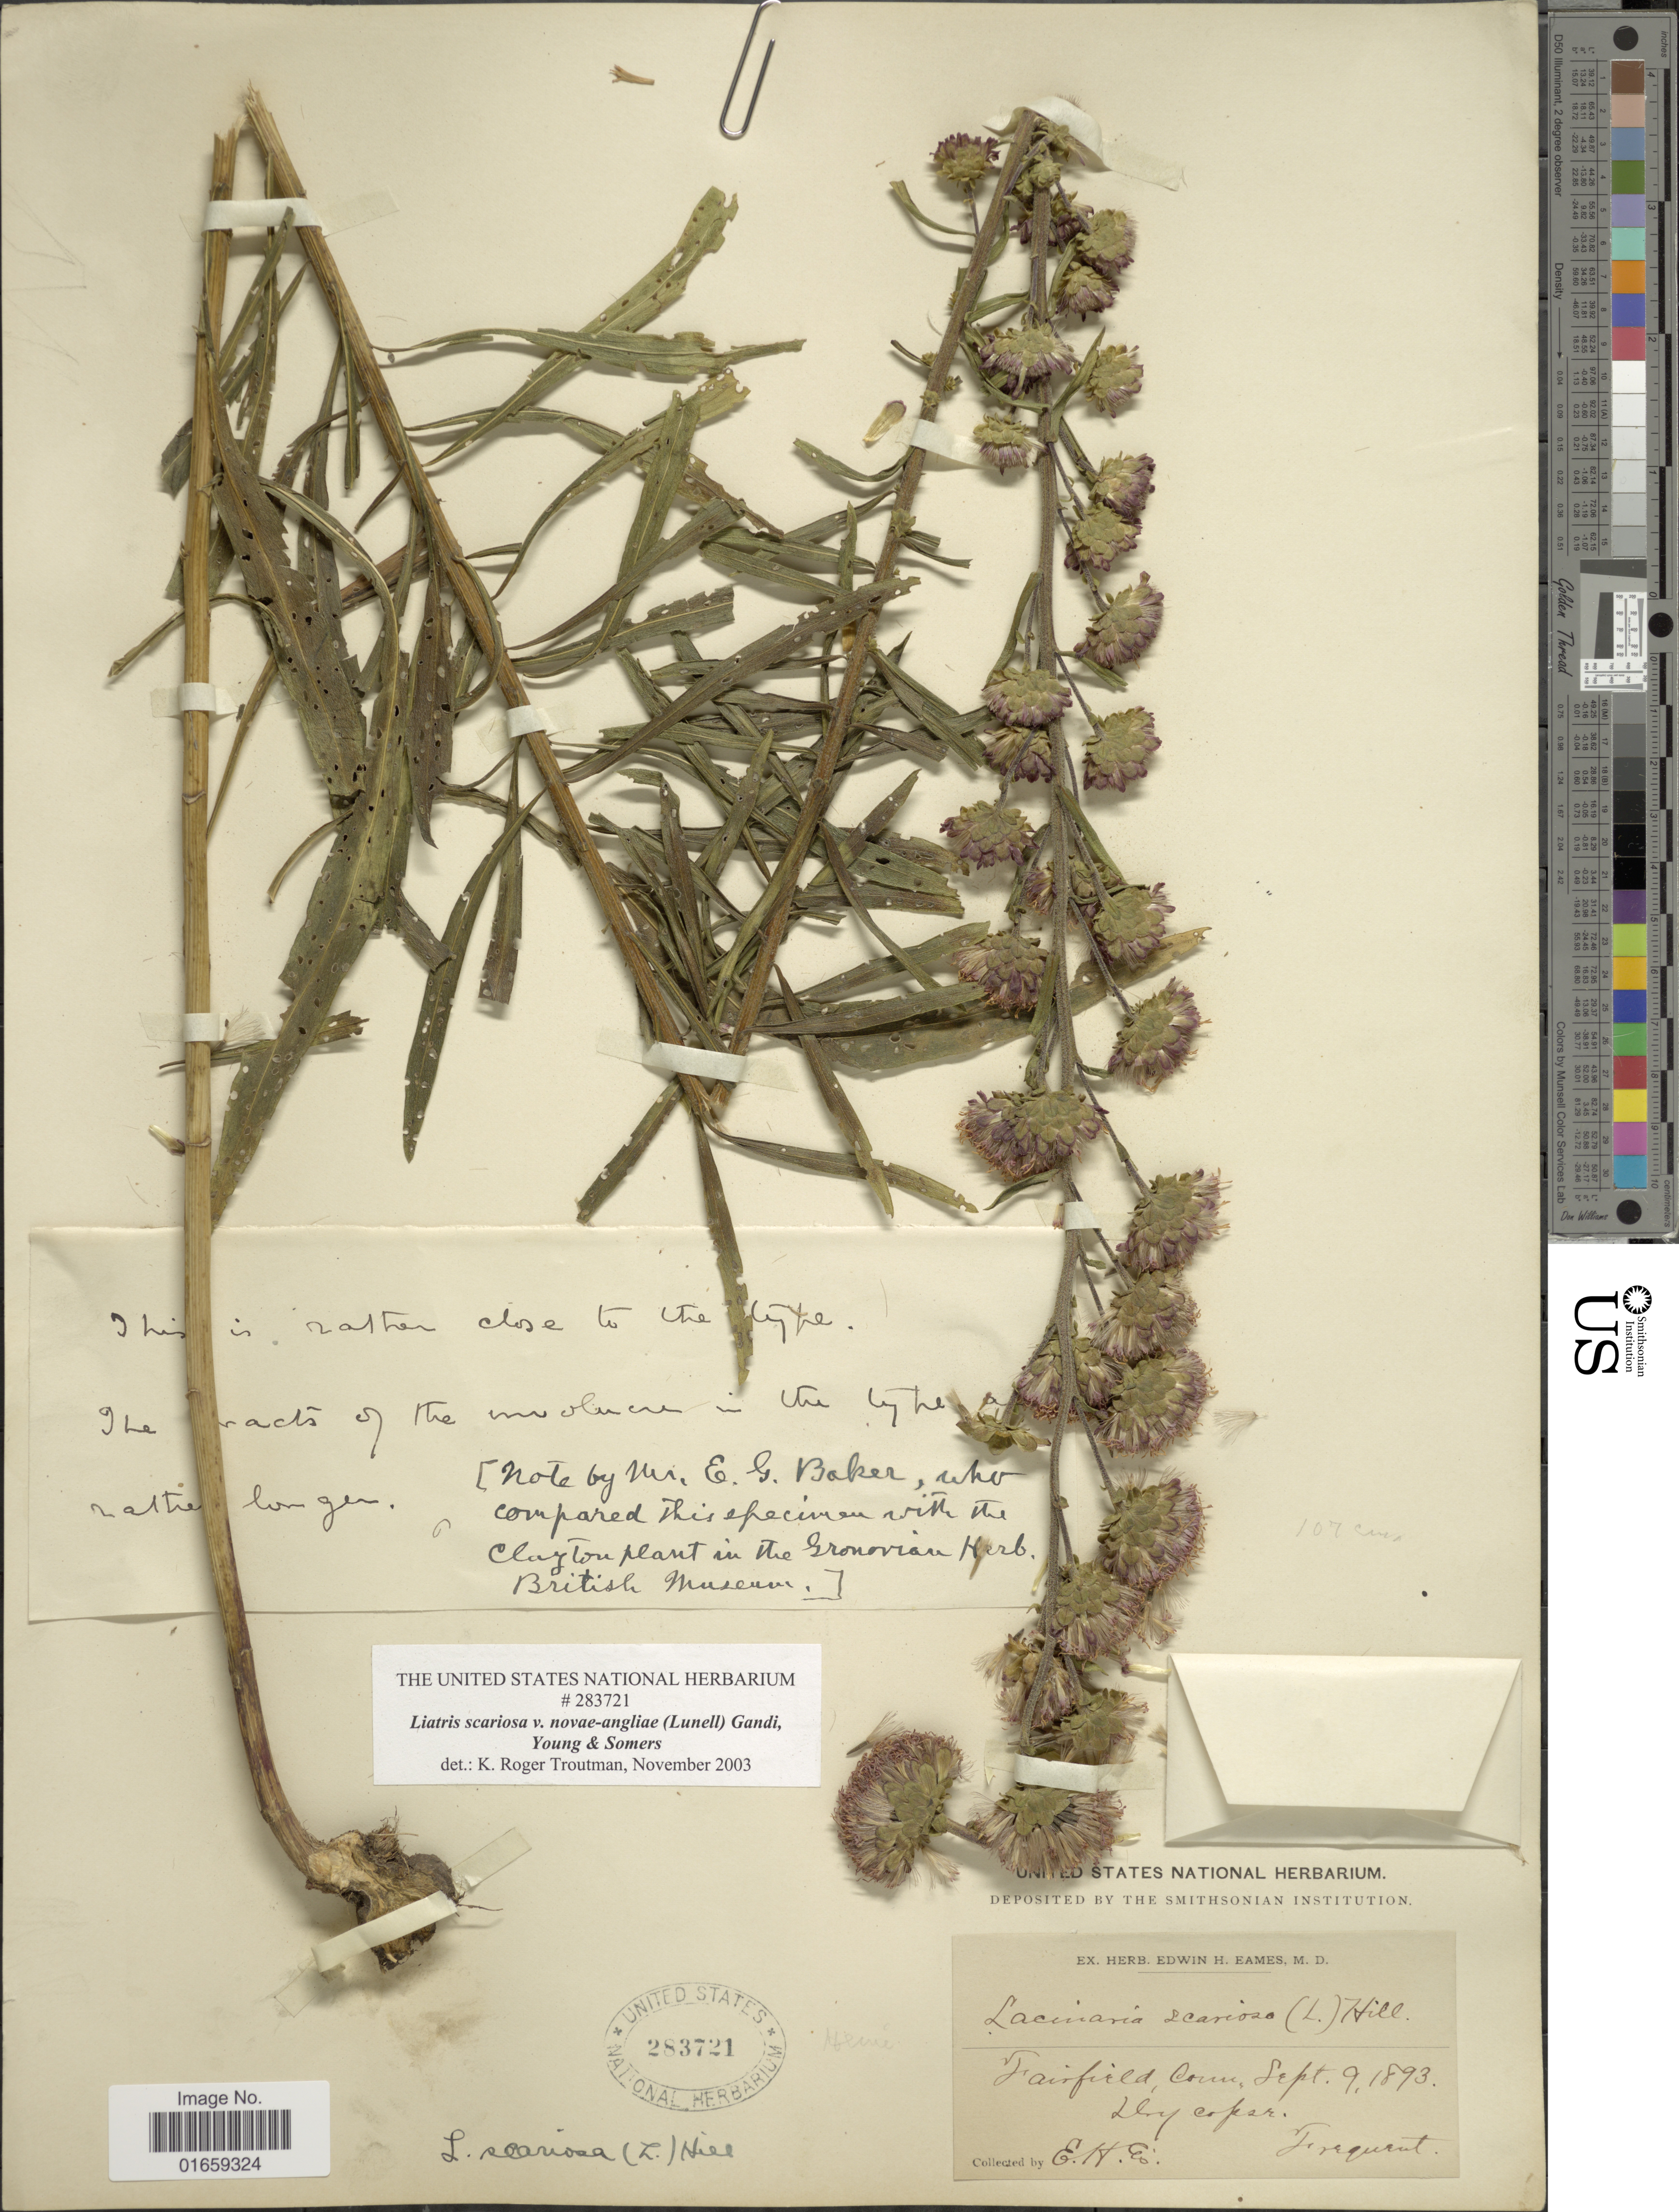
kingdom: Plantae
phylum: Tracheophyta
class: Magnoliopsida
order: Asterales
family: Asteraceae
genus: Liatris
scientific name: Liatris scariosa var. novae-angliae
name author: (Lunell) Gandhi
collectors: E. H. Eames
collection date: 1893-09-09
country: United States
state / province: Connecticut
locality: Fairfield, Dry copse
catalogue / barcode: US 283721